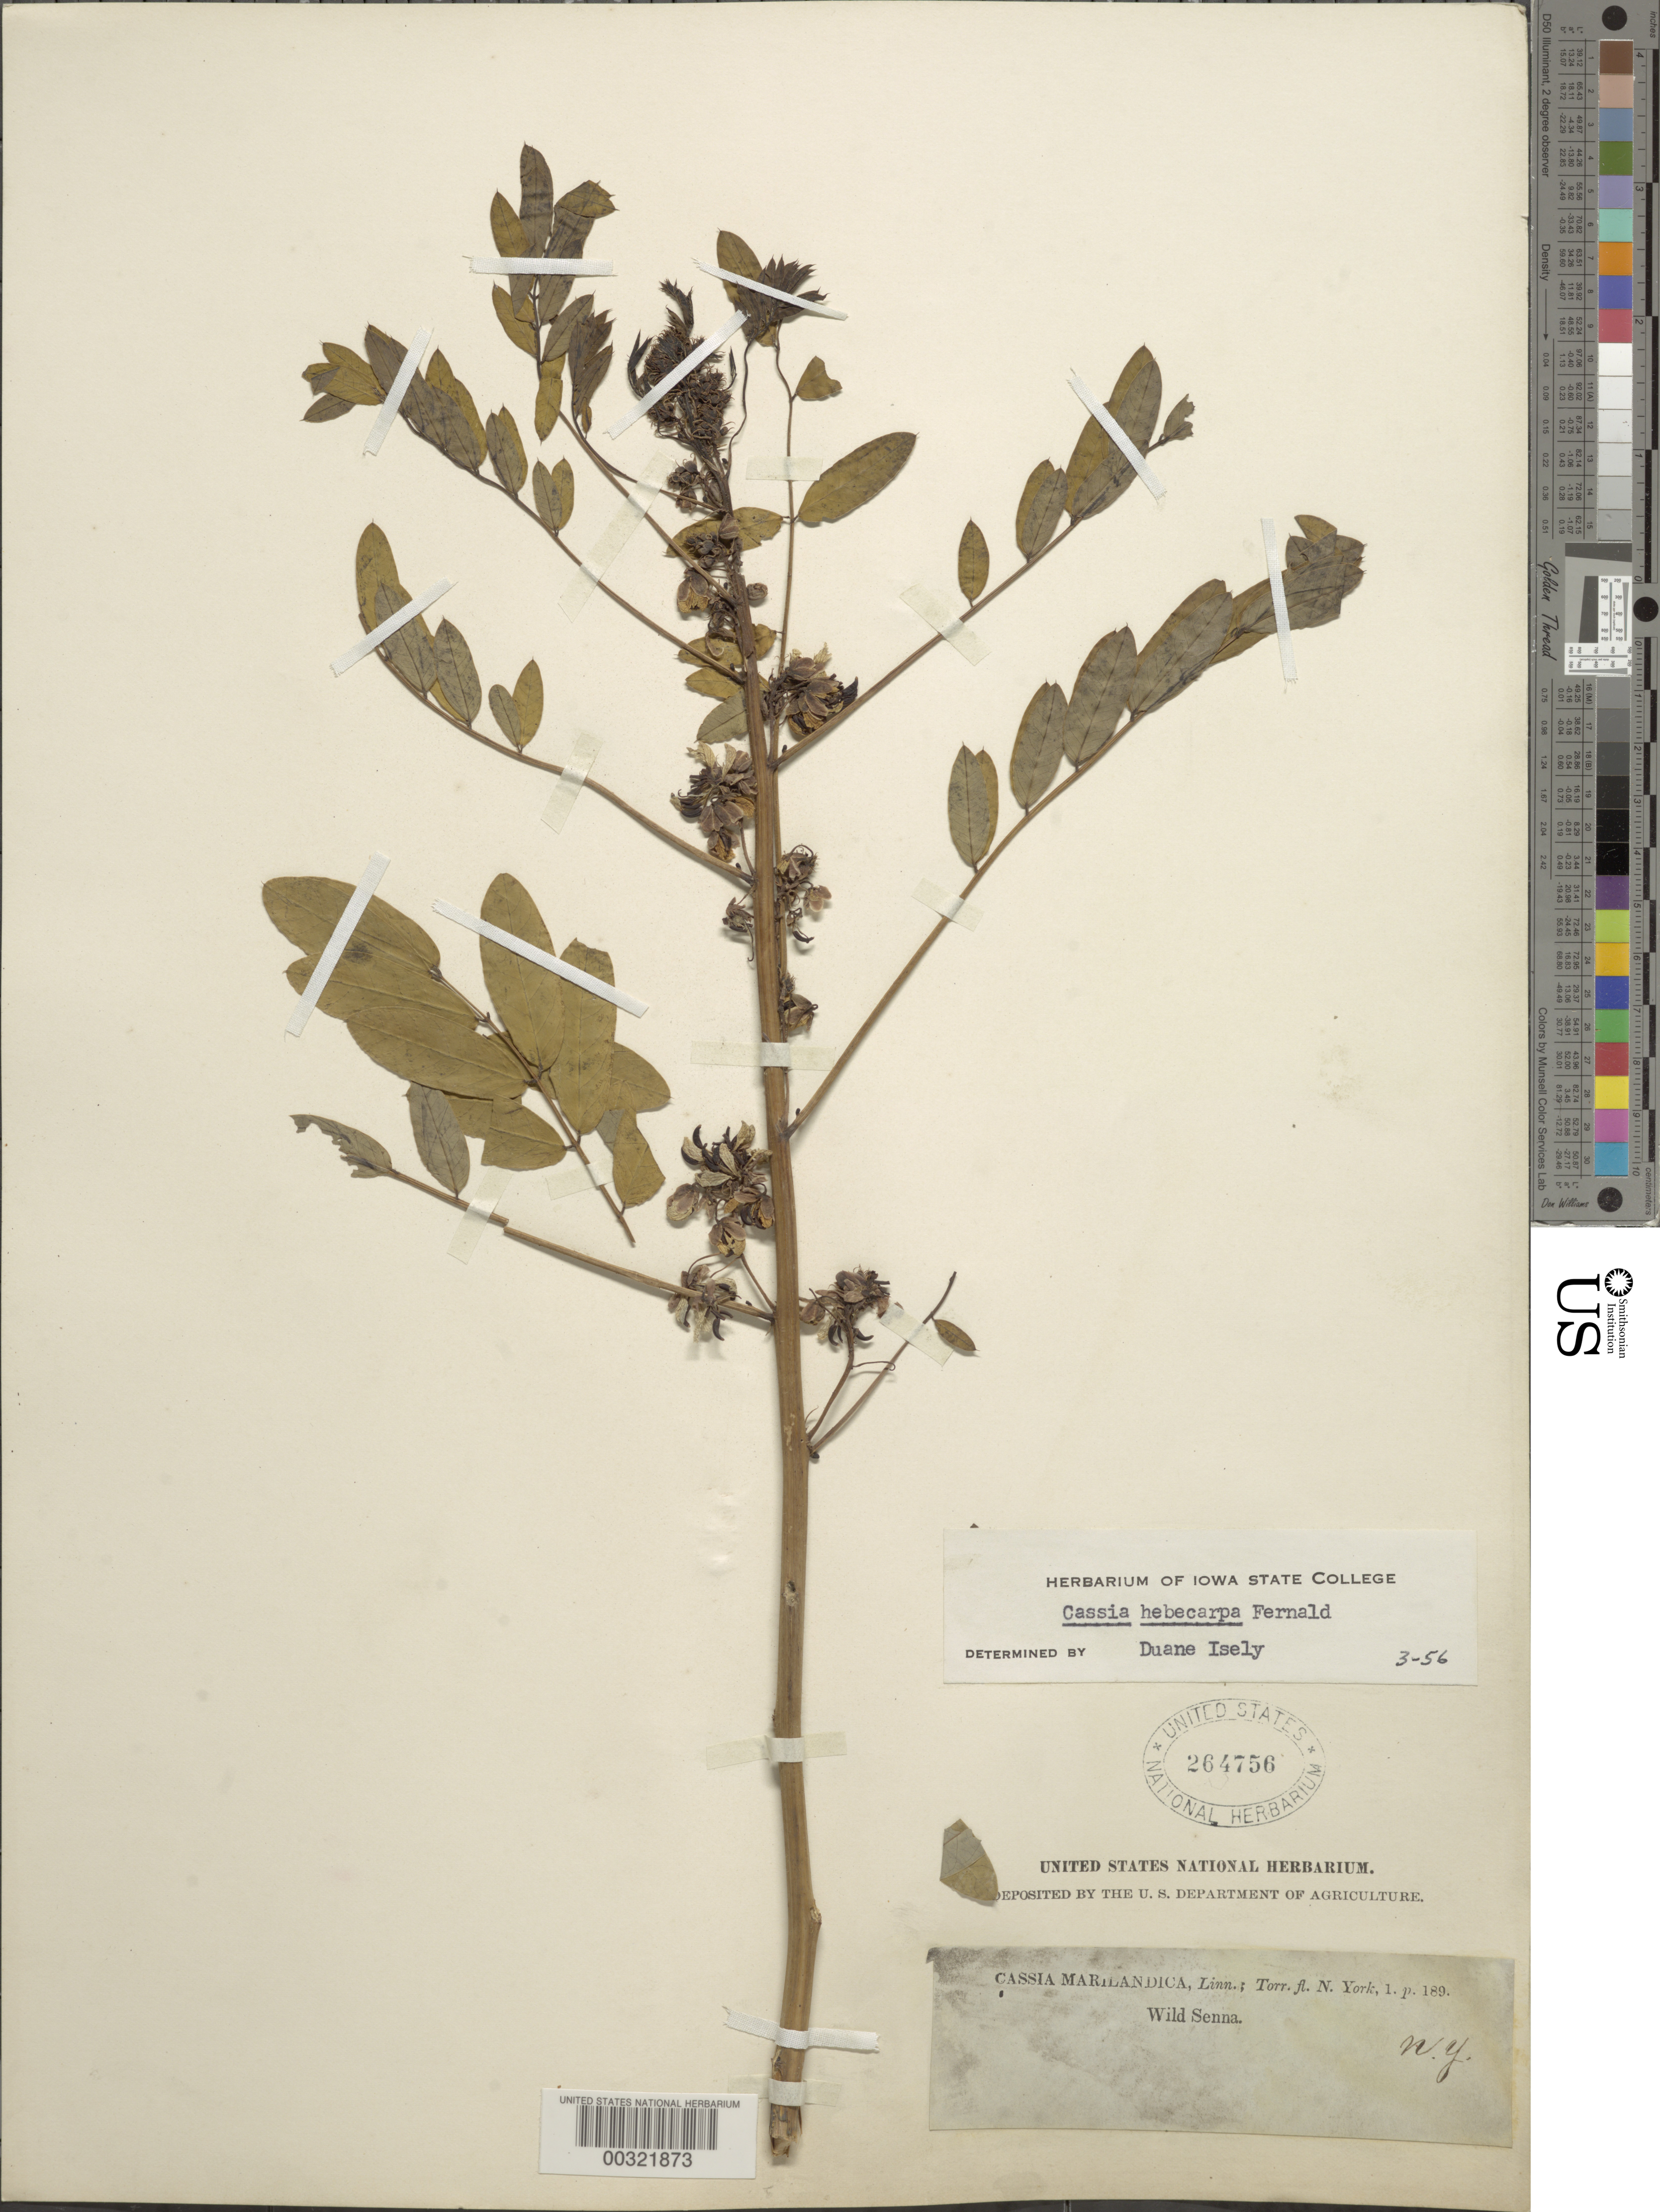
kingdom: Plantae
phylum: Tracheophyta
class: Magnoliopsida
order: Fabales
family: Fabaceae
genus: Senna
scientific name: Senna hebecarpa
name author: (Fernald) H.S. Irwin & Barneby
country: United States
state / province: New York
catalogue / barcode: US 264756